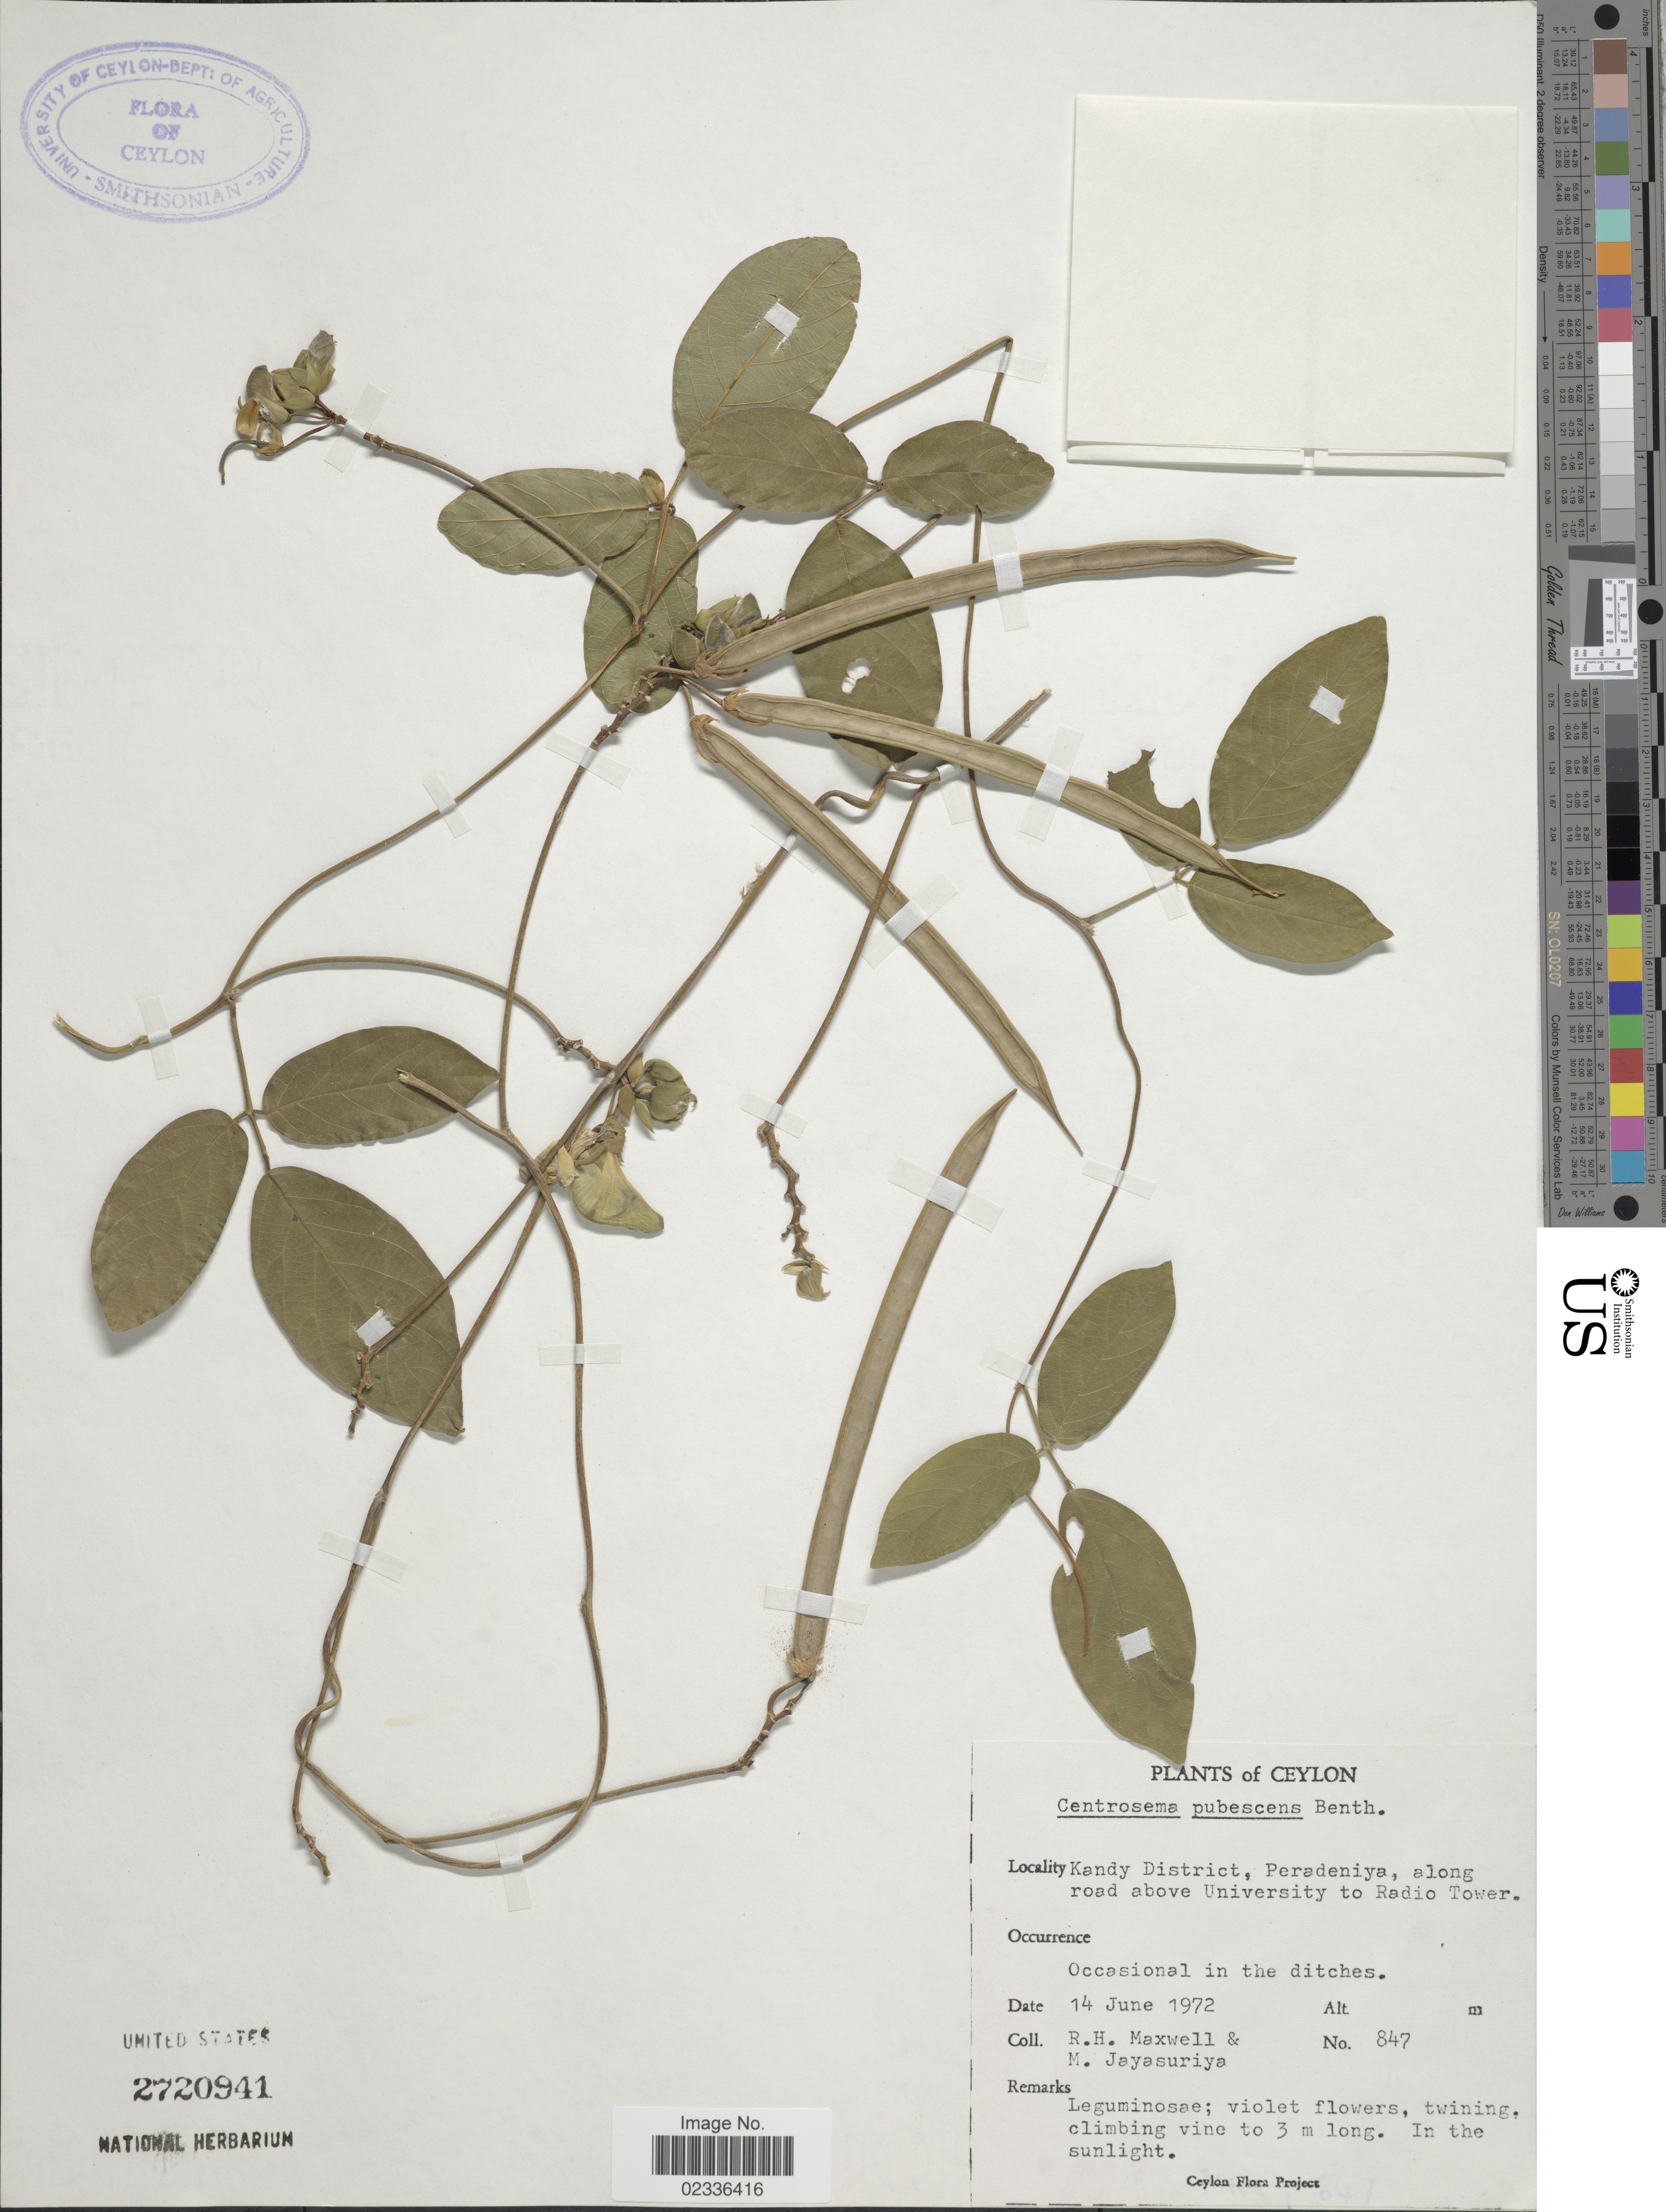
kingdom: Plantae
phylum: Tracheophyta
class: Magnoliopsida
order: Fabales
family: Fabaceae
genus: Centrosema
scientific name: Centrosema pubescens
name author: Benth.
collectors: R. Maxwell & M. Jayasuriya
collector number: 847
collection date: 1972-06-14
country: Sri Lanka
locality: Ceylon, Kandy District, Peradeniya, along road above University to Radio Tower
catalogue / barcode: US 2720941